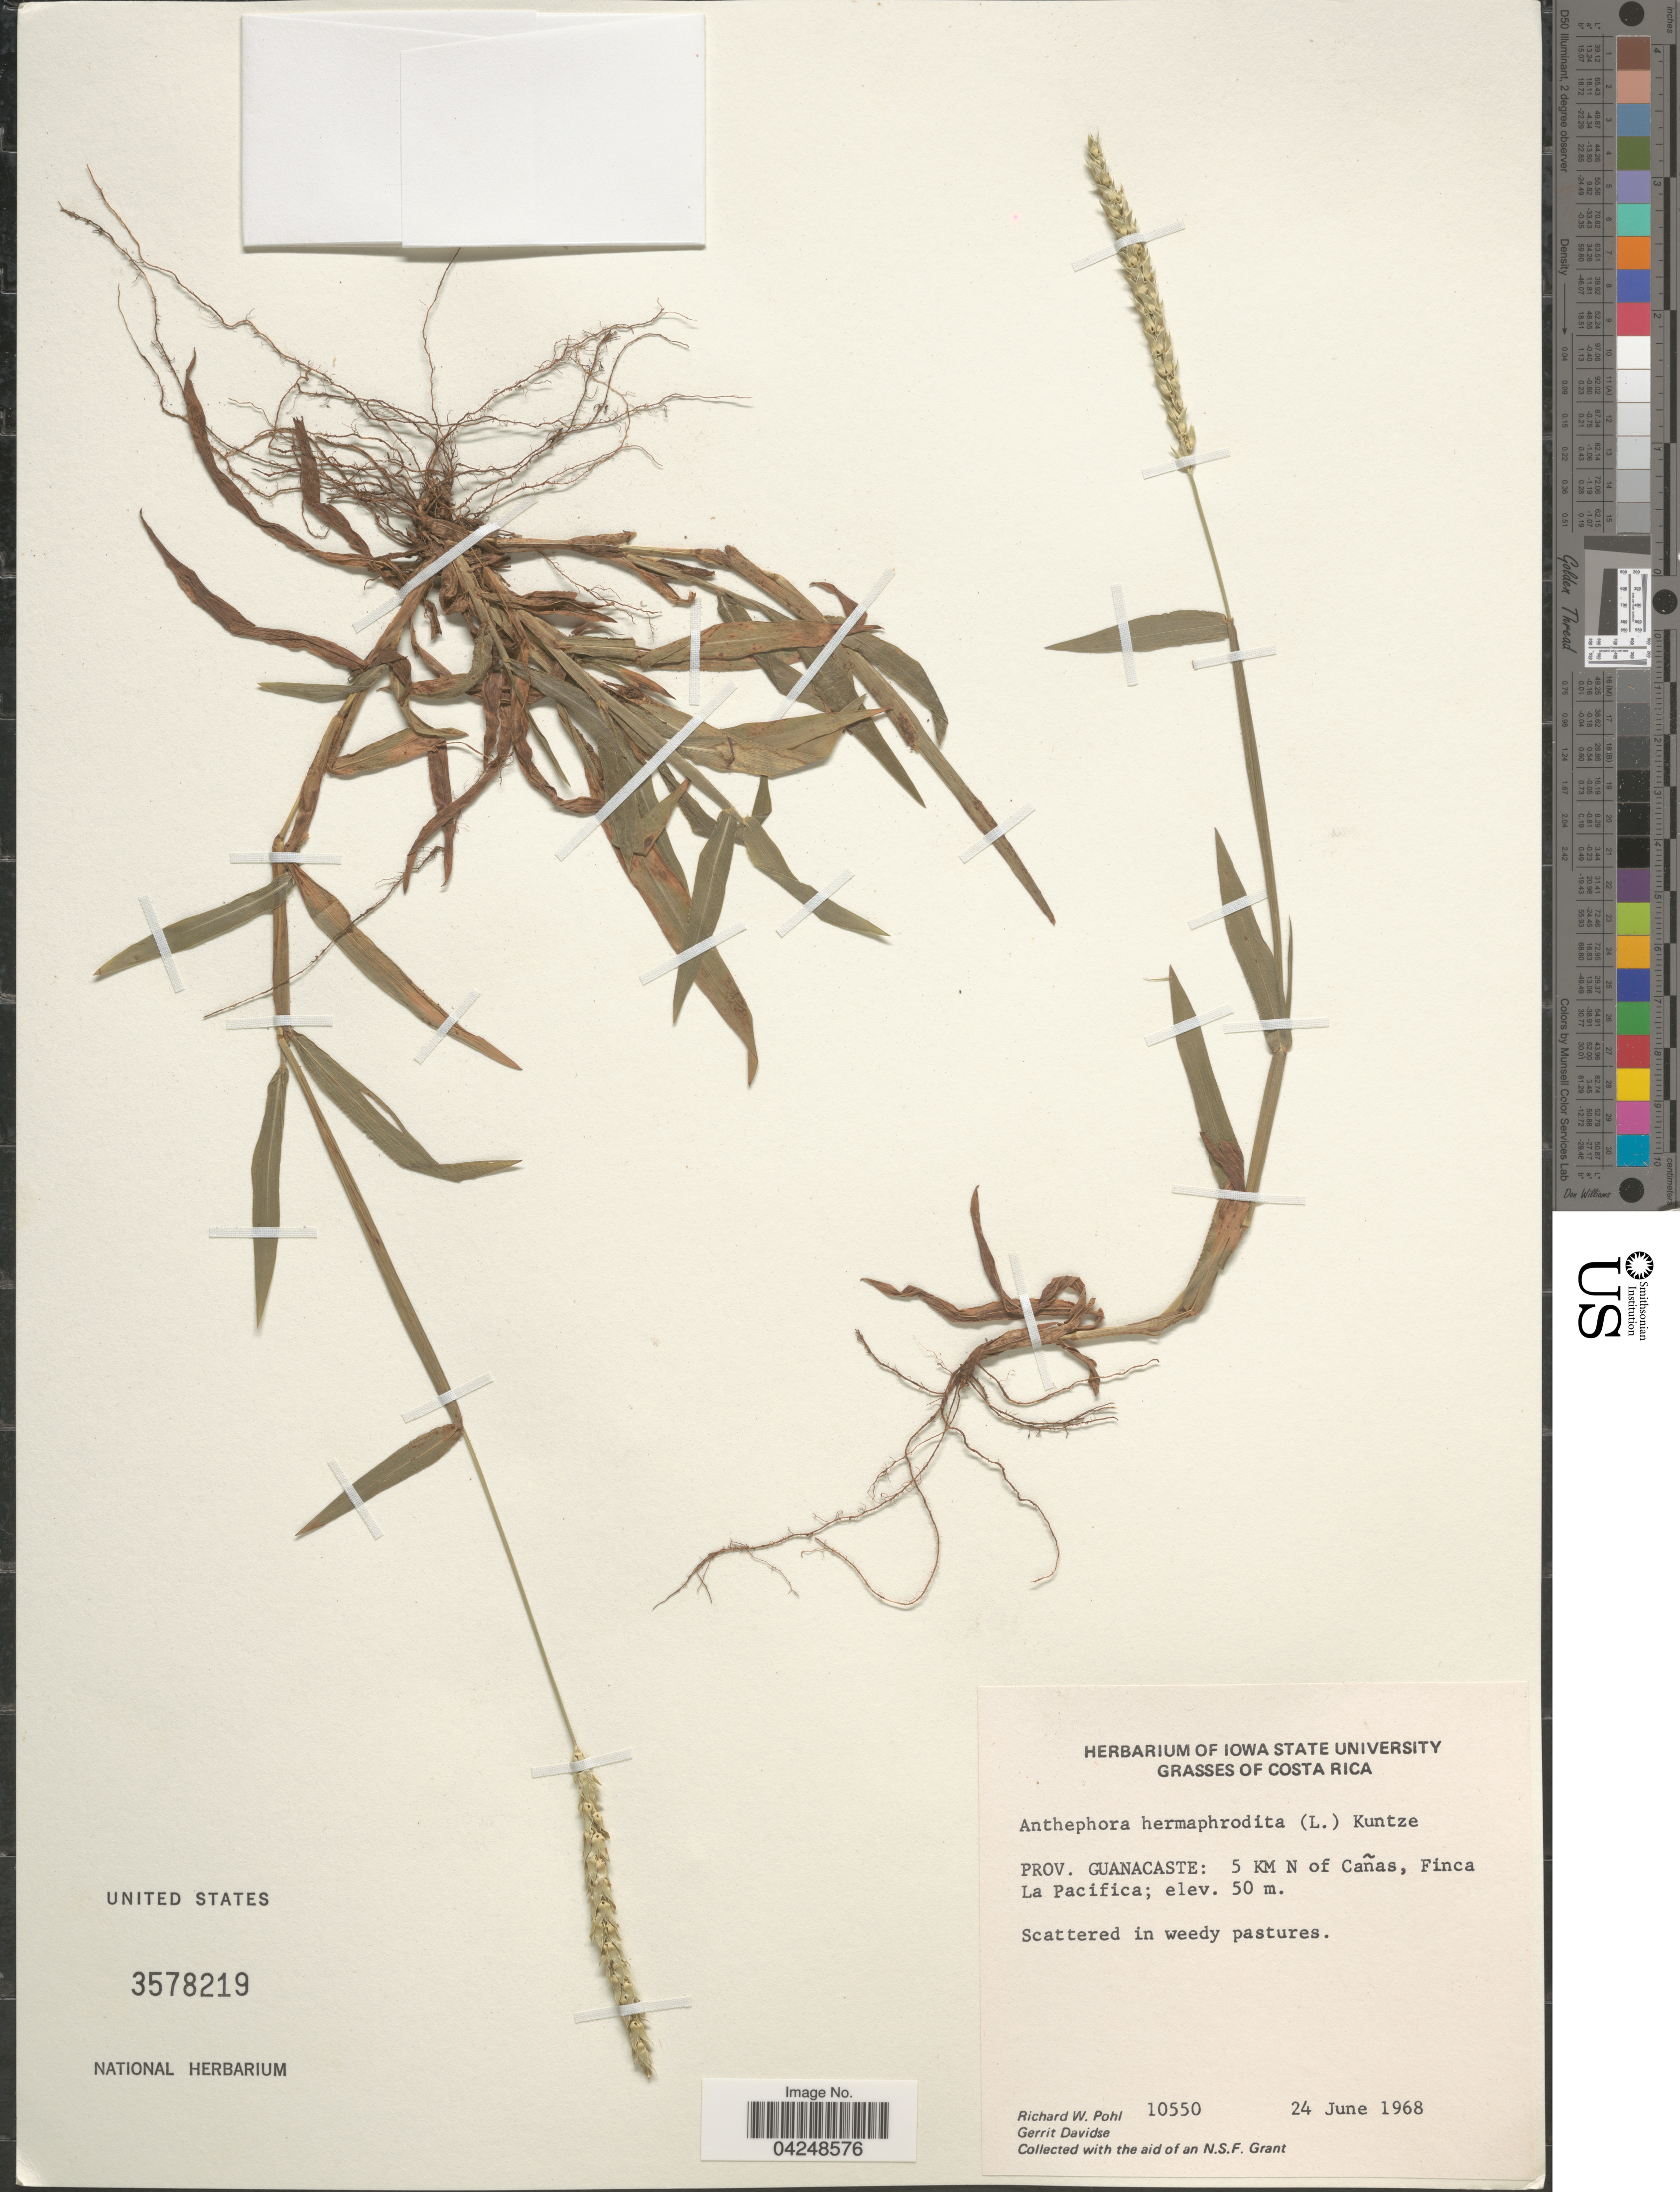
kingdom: Plantae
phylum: Tracheophyta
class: Liliopsida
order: Poales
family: Poaceae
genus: Anthephora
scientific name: Anthephora hermaphrodita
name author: (L.) Kuntze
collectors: R. W. Pohl & G. Davidse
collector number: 10550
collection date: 1968-06-24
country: Costa Rica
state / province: Guanacaste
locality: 5 KM E of Cañas, finca La Pacifica.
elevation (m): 50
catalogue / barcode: US 3578219